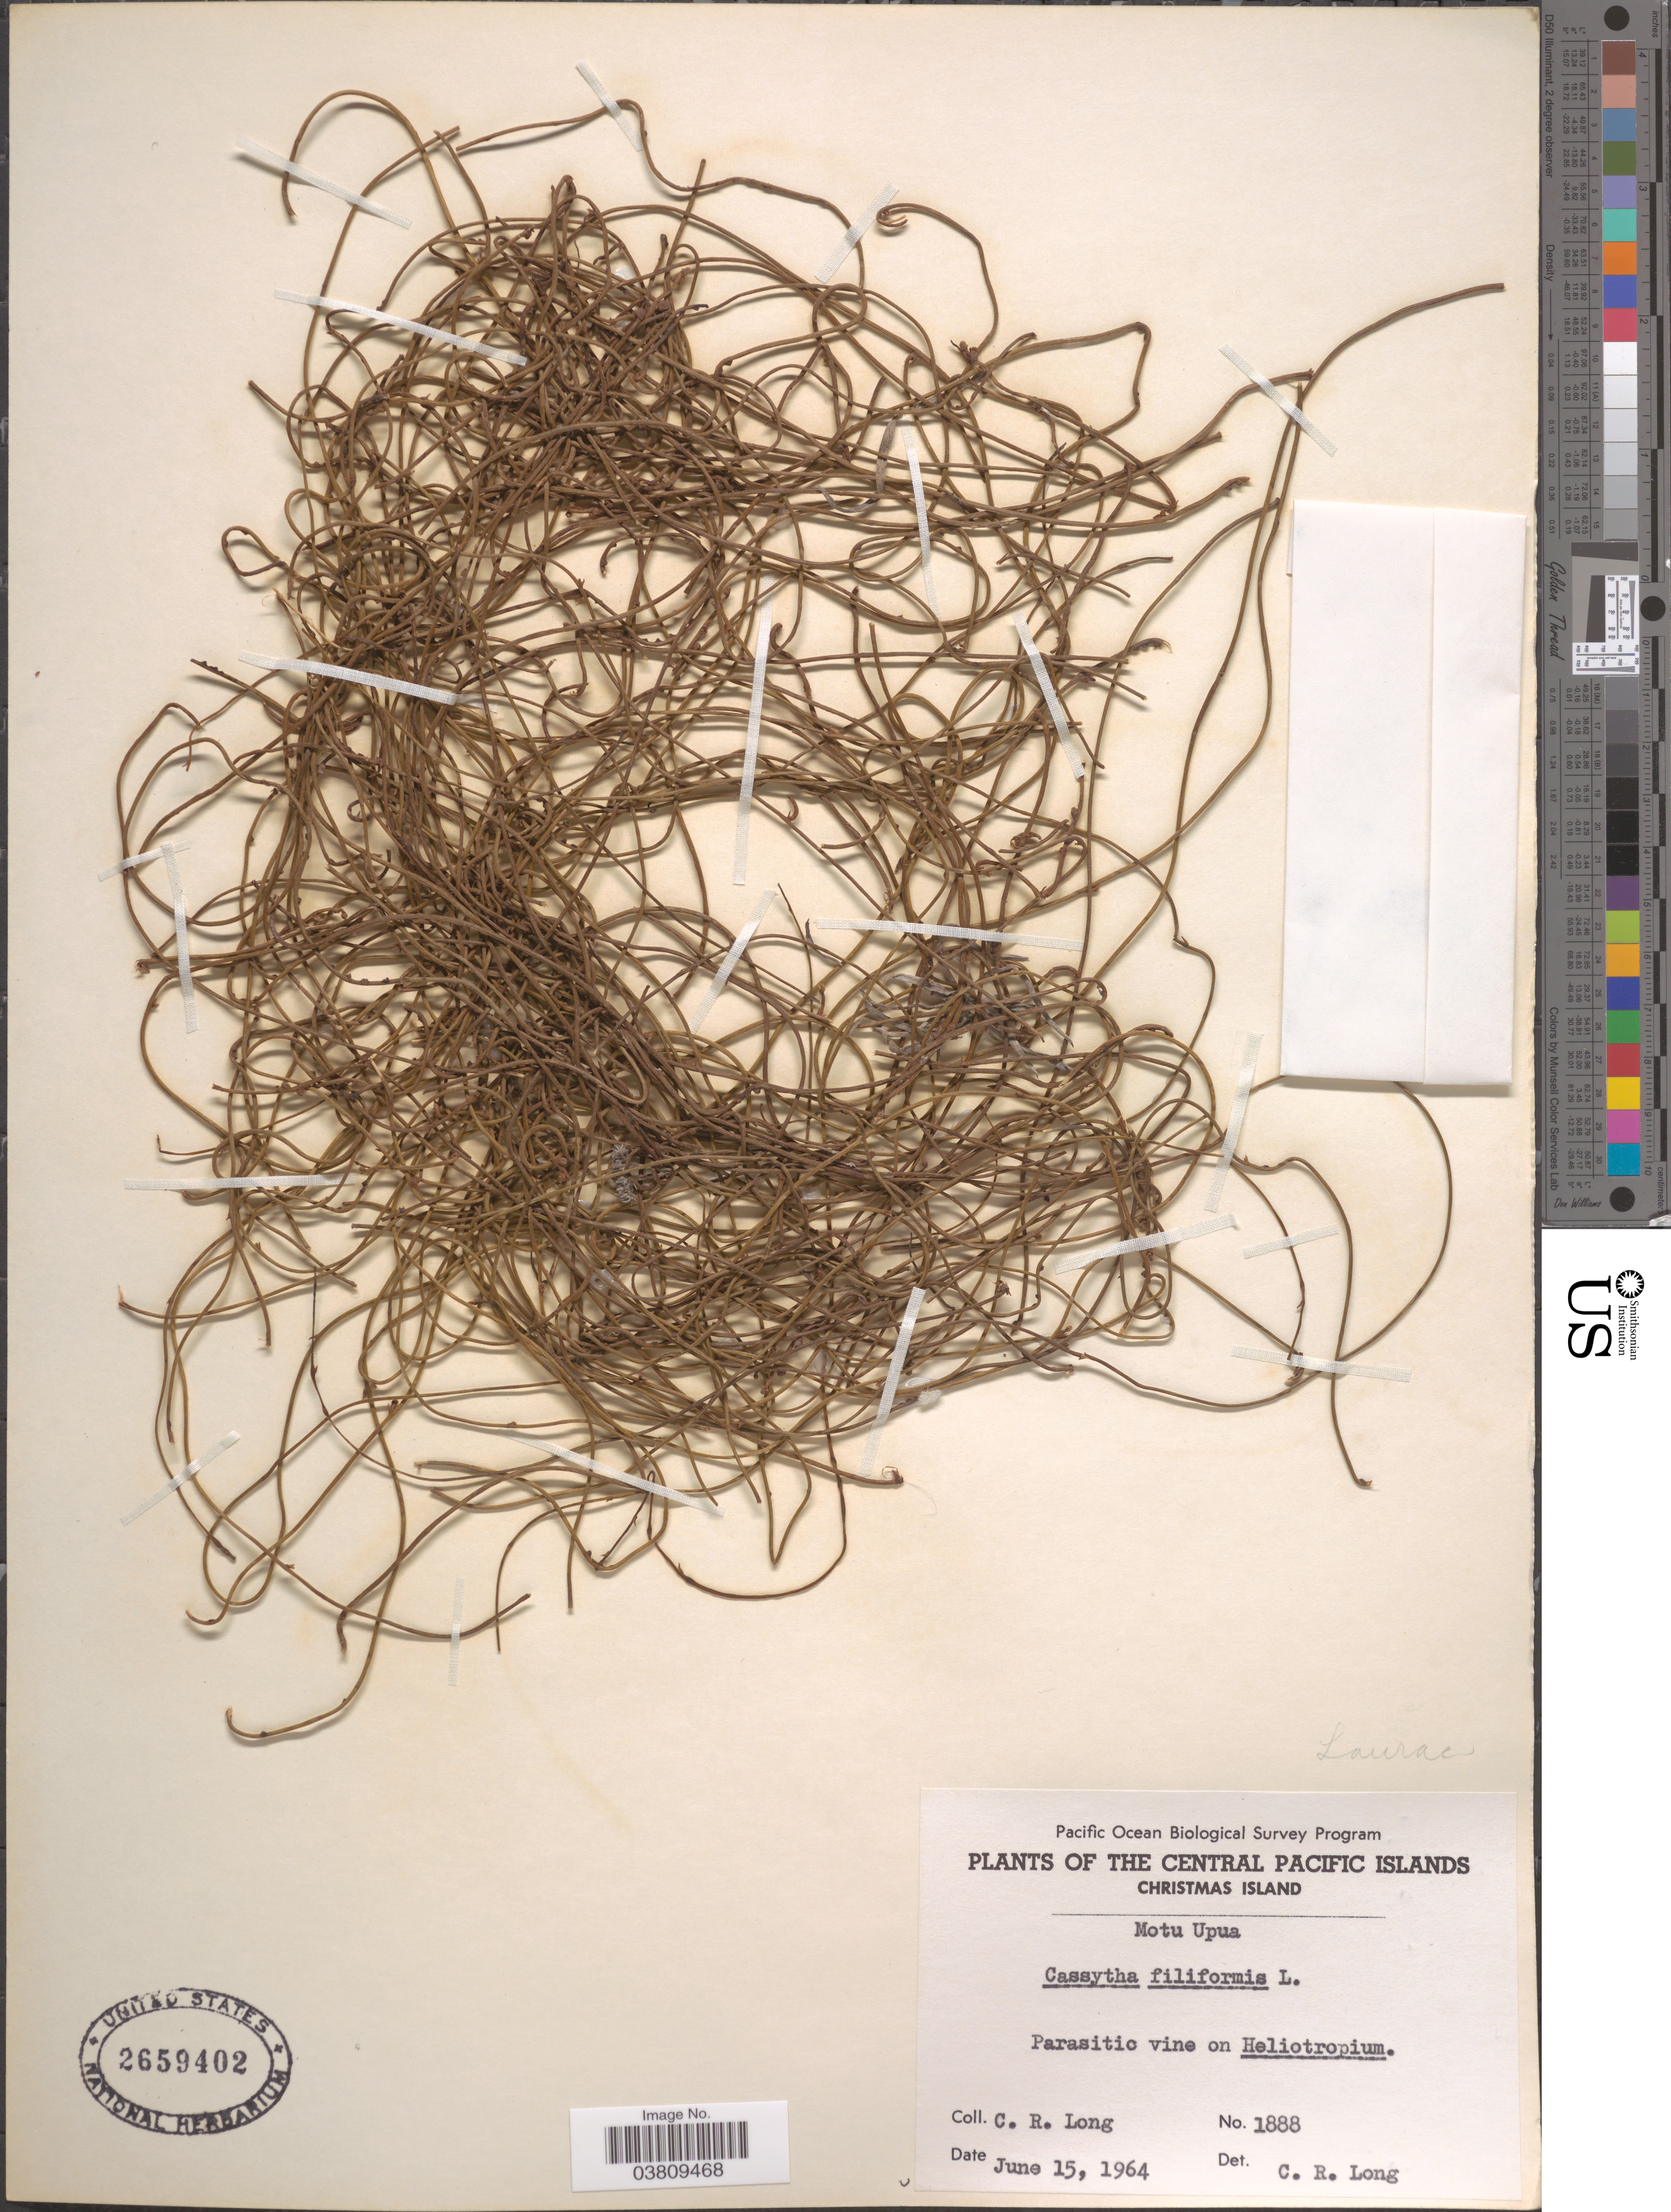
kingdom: Plantae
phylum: Tracheophyta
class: Magnoliopsida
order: Laurales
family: Lauraceae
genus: Cassytha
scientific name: Cassytha filiformis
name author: L.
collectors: C. R. Long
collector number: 1888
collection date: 1964-06-15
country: Kiribati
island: Kiritimati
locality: The Central Pacific Islands. Christmas Island. Motu Upua.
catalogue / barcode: US 2659402